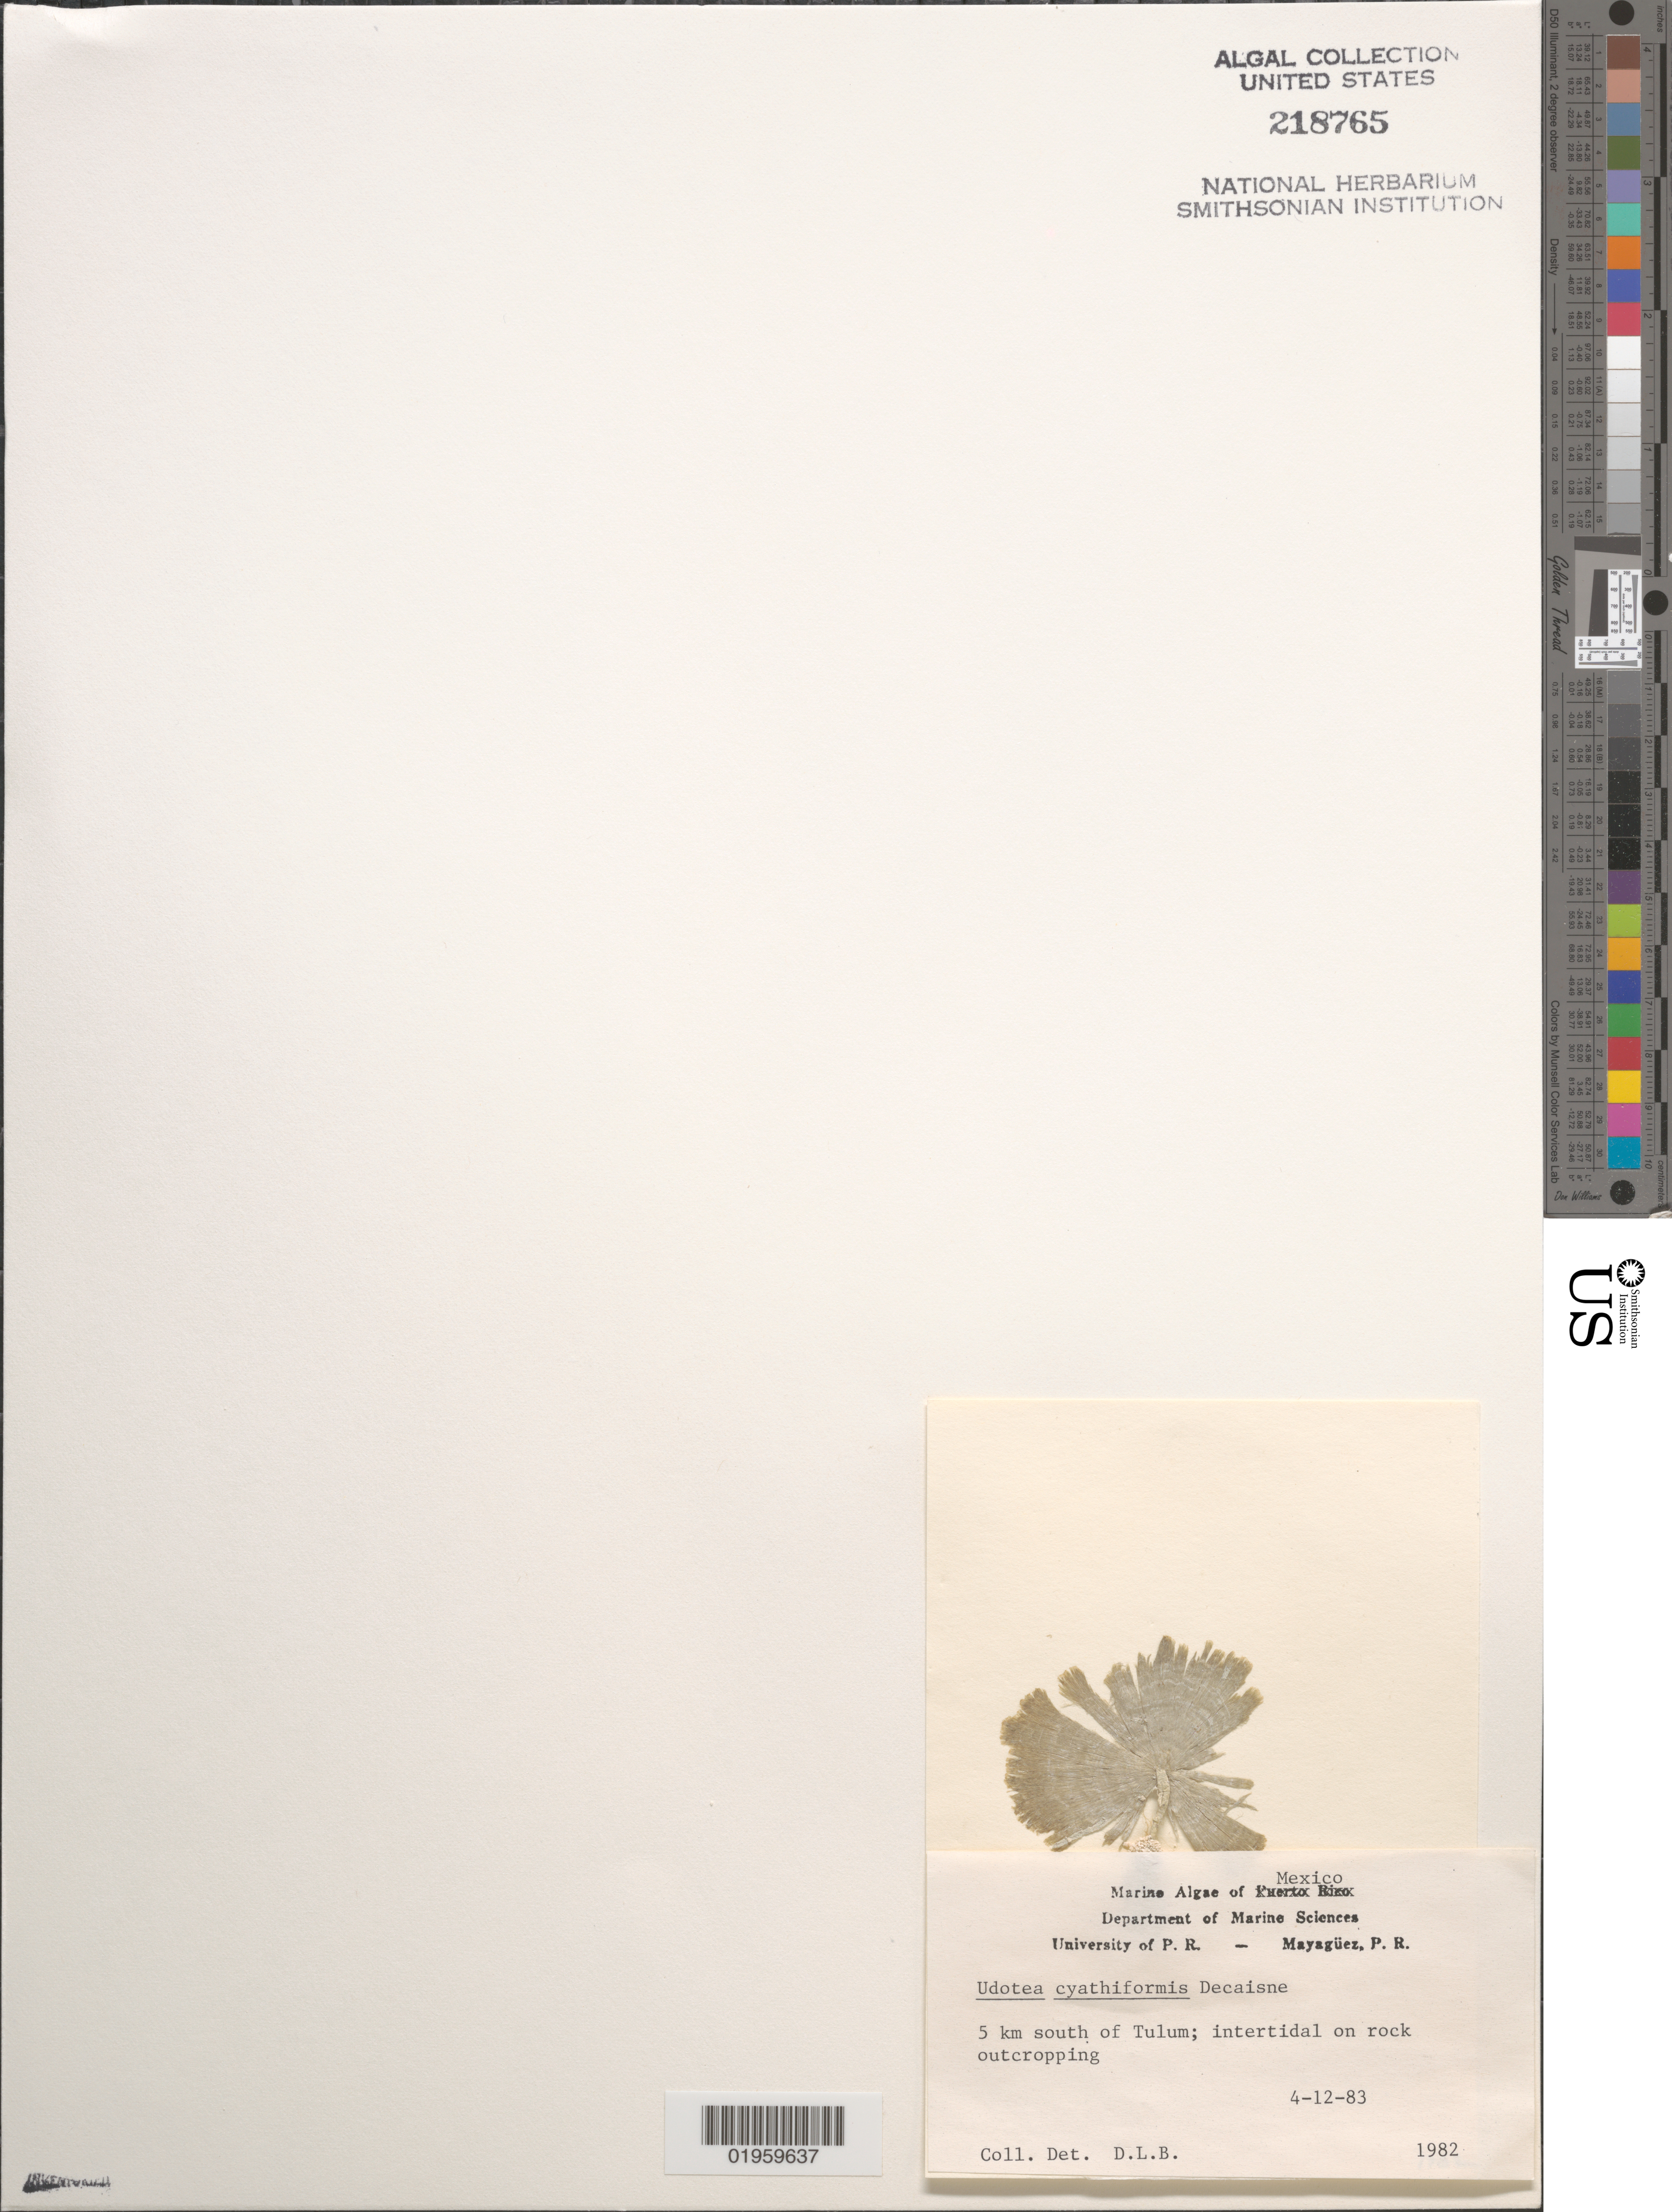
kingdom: Plantae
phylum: Chlorophyta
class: Ulvophyceae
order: Bryopsidales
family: Udoteaceae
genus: Udotea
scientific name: Udotea cyathiformis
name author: Decne.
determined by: Ballantine, D. L.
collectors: D.L. Ballantine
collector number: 1982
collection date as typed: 12 Apr 1983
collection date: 1983-04-12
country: Mexico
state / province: Quintana Roo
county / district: Tulum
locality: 5km south of Tulum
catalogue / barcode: US 218765